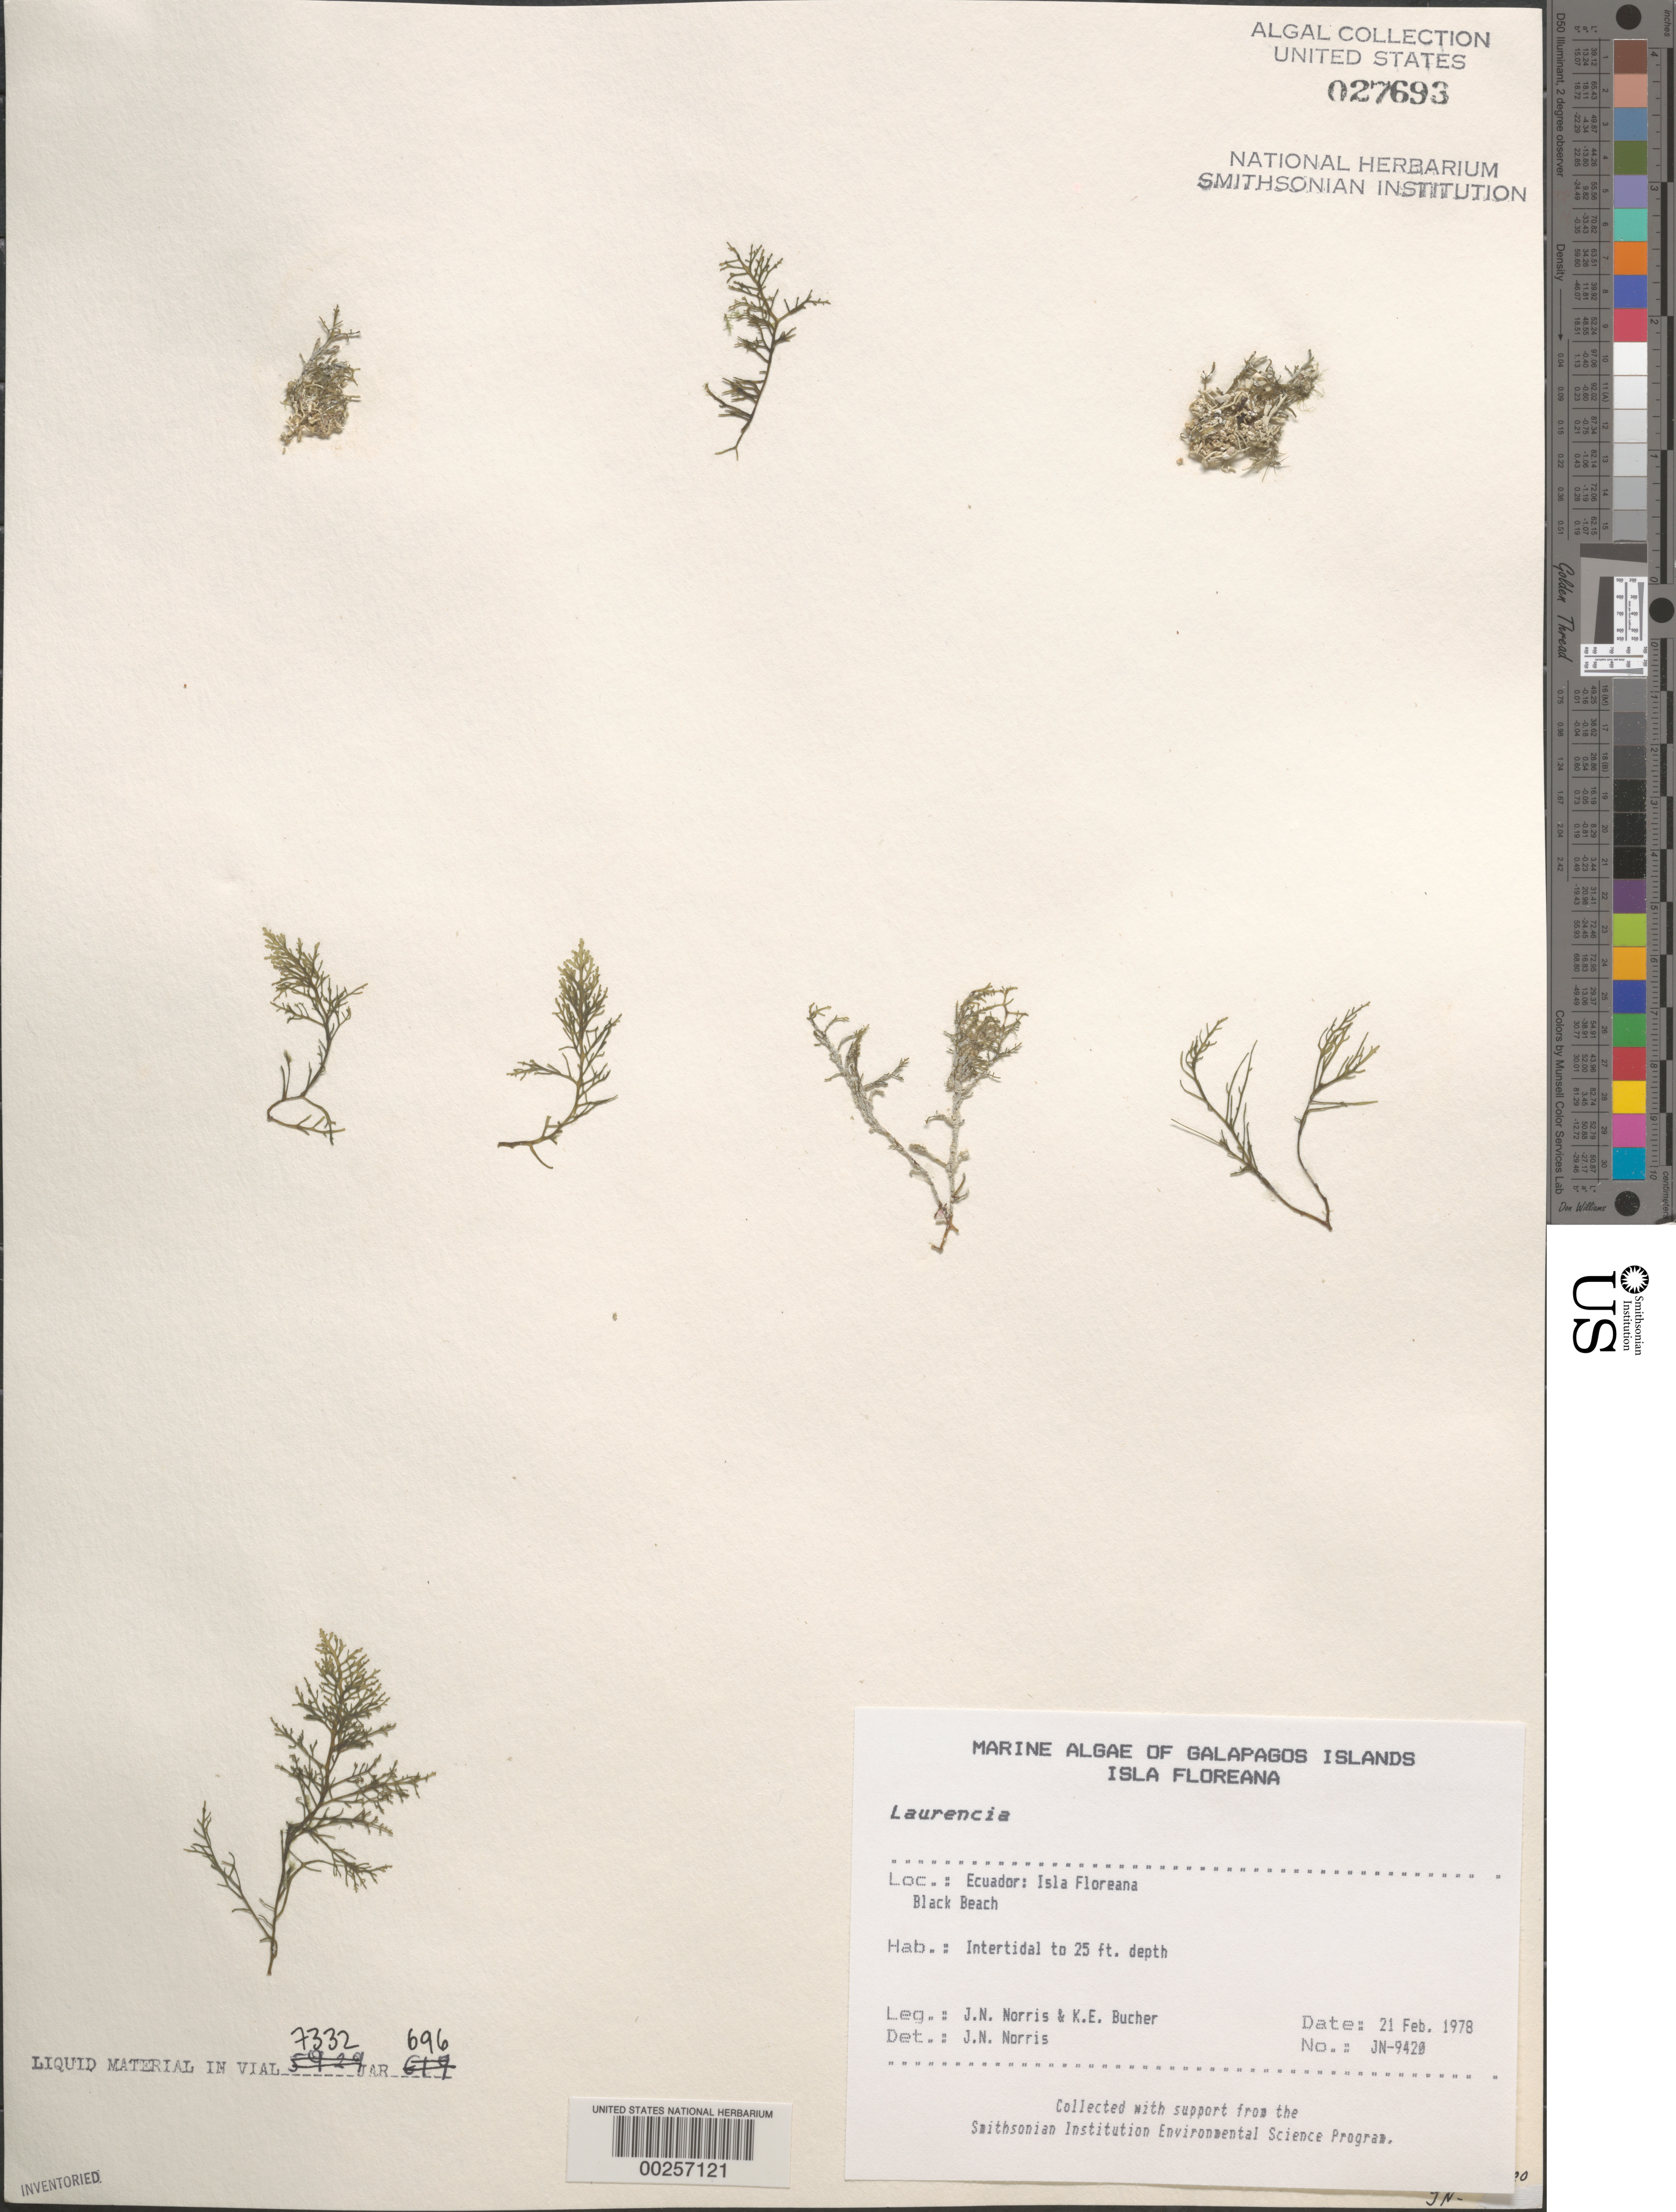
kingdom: Plantae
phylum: Rhodophyta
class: Florideophyceae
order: Ceramiales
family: Rhodomelaceae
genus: Laurencia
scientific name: Laurencia sp.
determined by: Norris, James N.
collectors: J. N. Norris & K. E. Bucher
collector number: JN-9420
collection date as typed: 21 Feb 1978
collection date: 1978-02-21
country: Ecuador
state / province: Colón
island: Floreana [Charles, Santa Maria]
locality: Black Beach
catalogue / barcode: US 27693